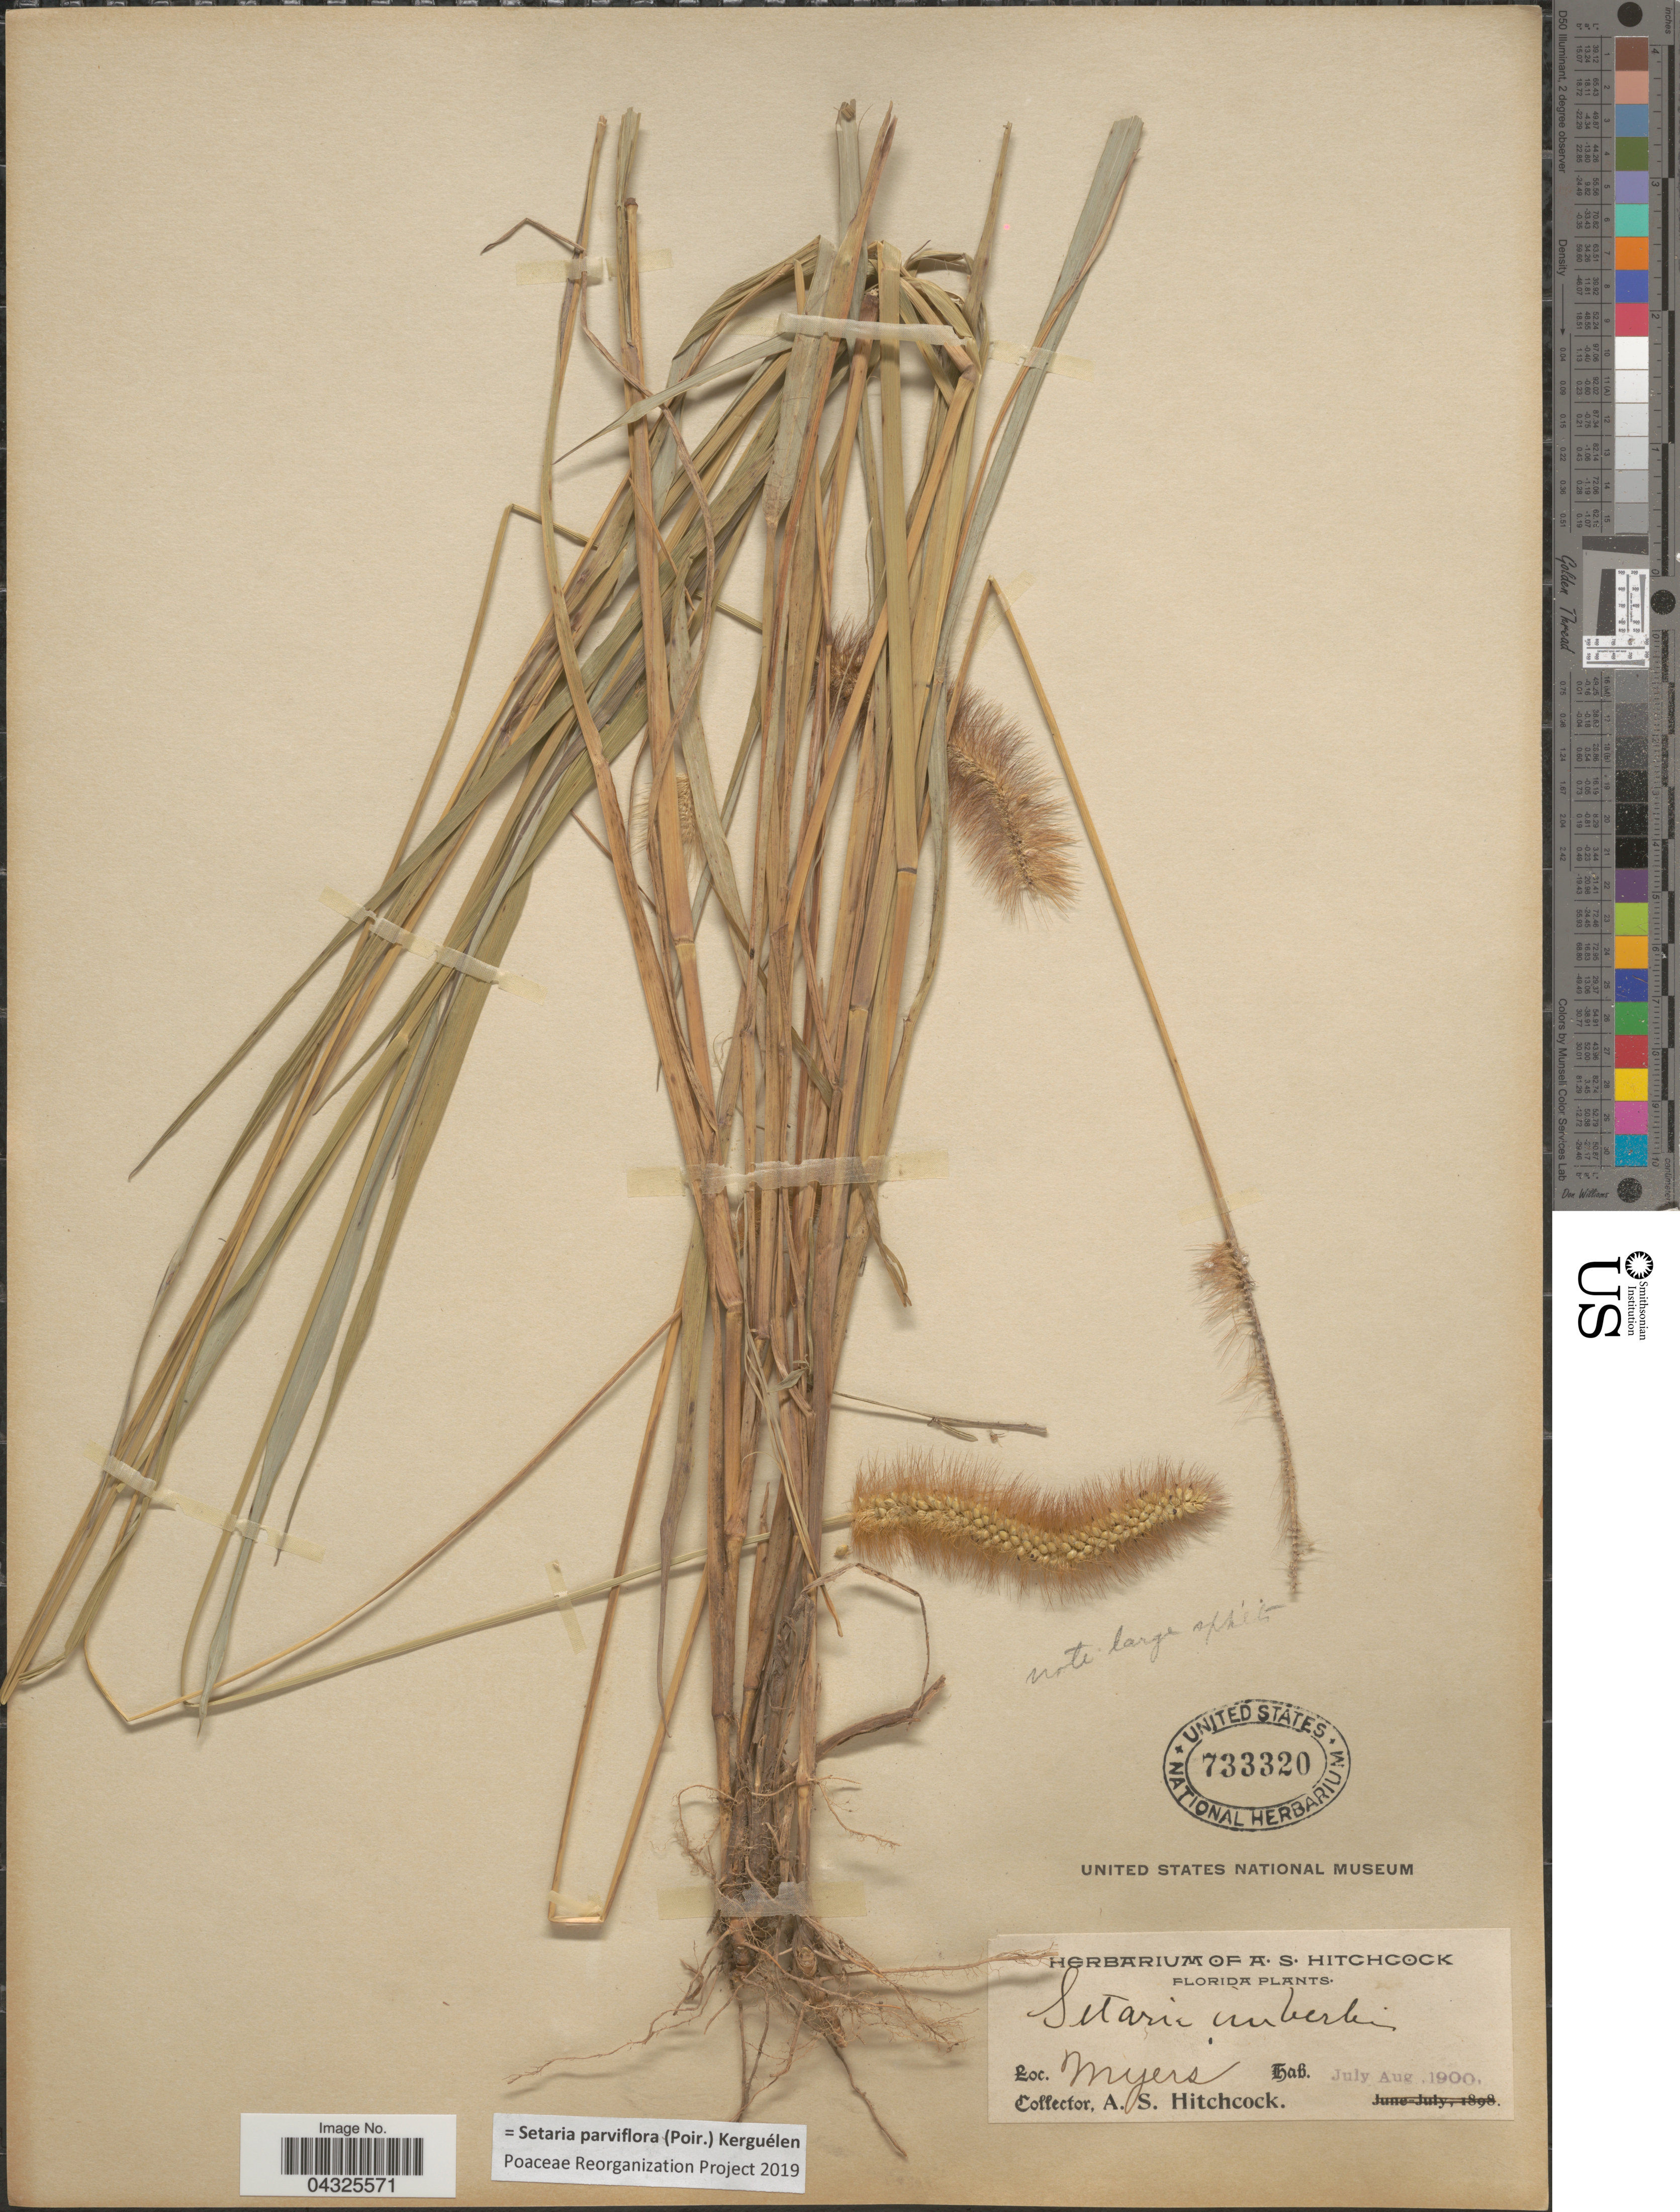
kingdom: Plantae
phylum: Tracheophyta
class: Liliopsida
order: Poales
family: Poaceae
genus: Setaria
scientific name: Setaria parviflora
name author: (Poir.) Kerguélen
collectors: A. S. Hitchcock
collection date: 1900-07/1900-08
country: United States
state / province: Florida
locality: Myers.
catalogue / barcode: US 733320